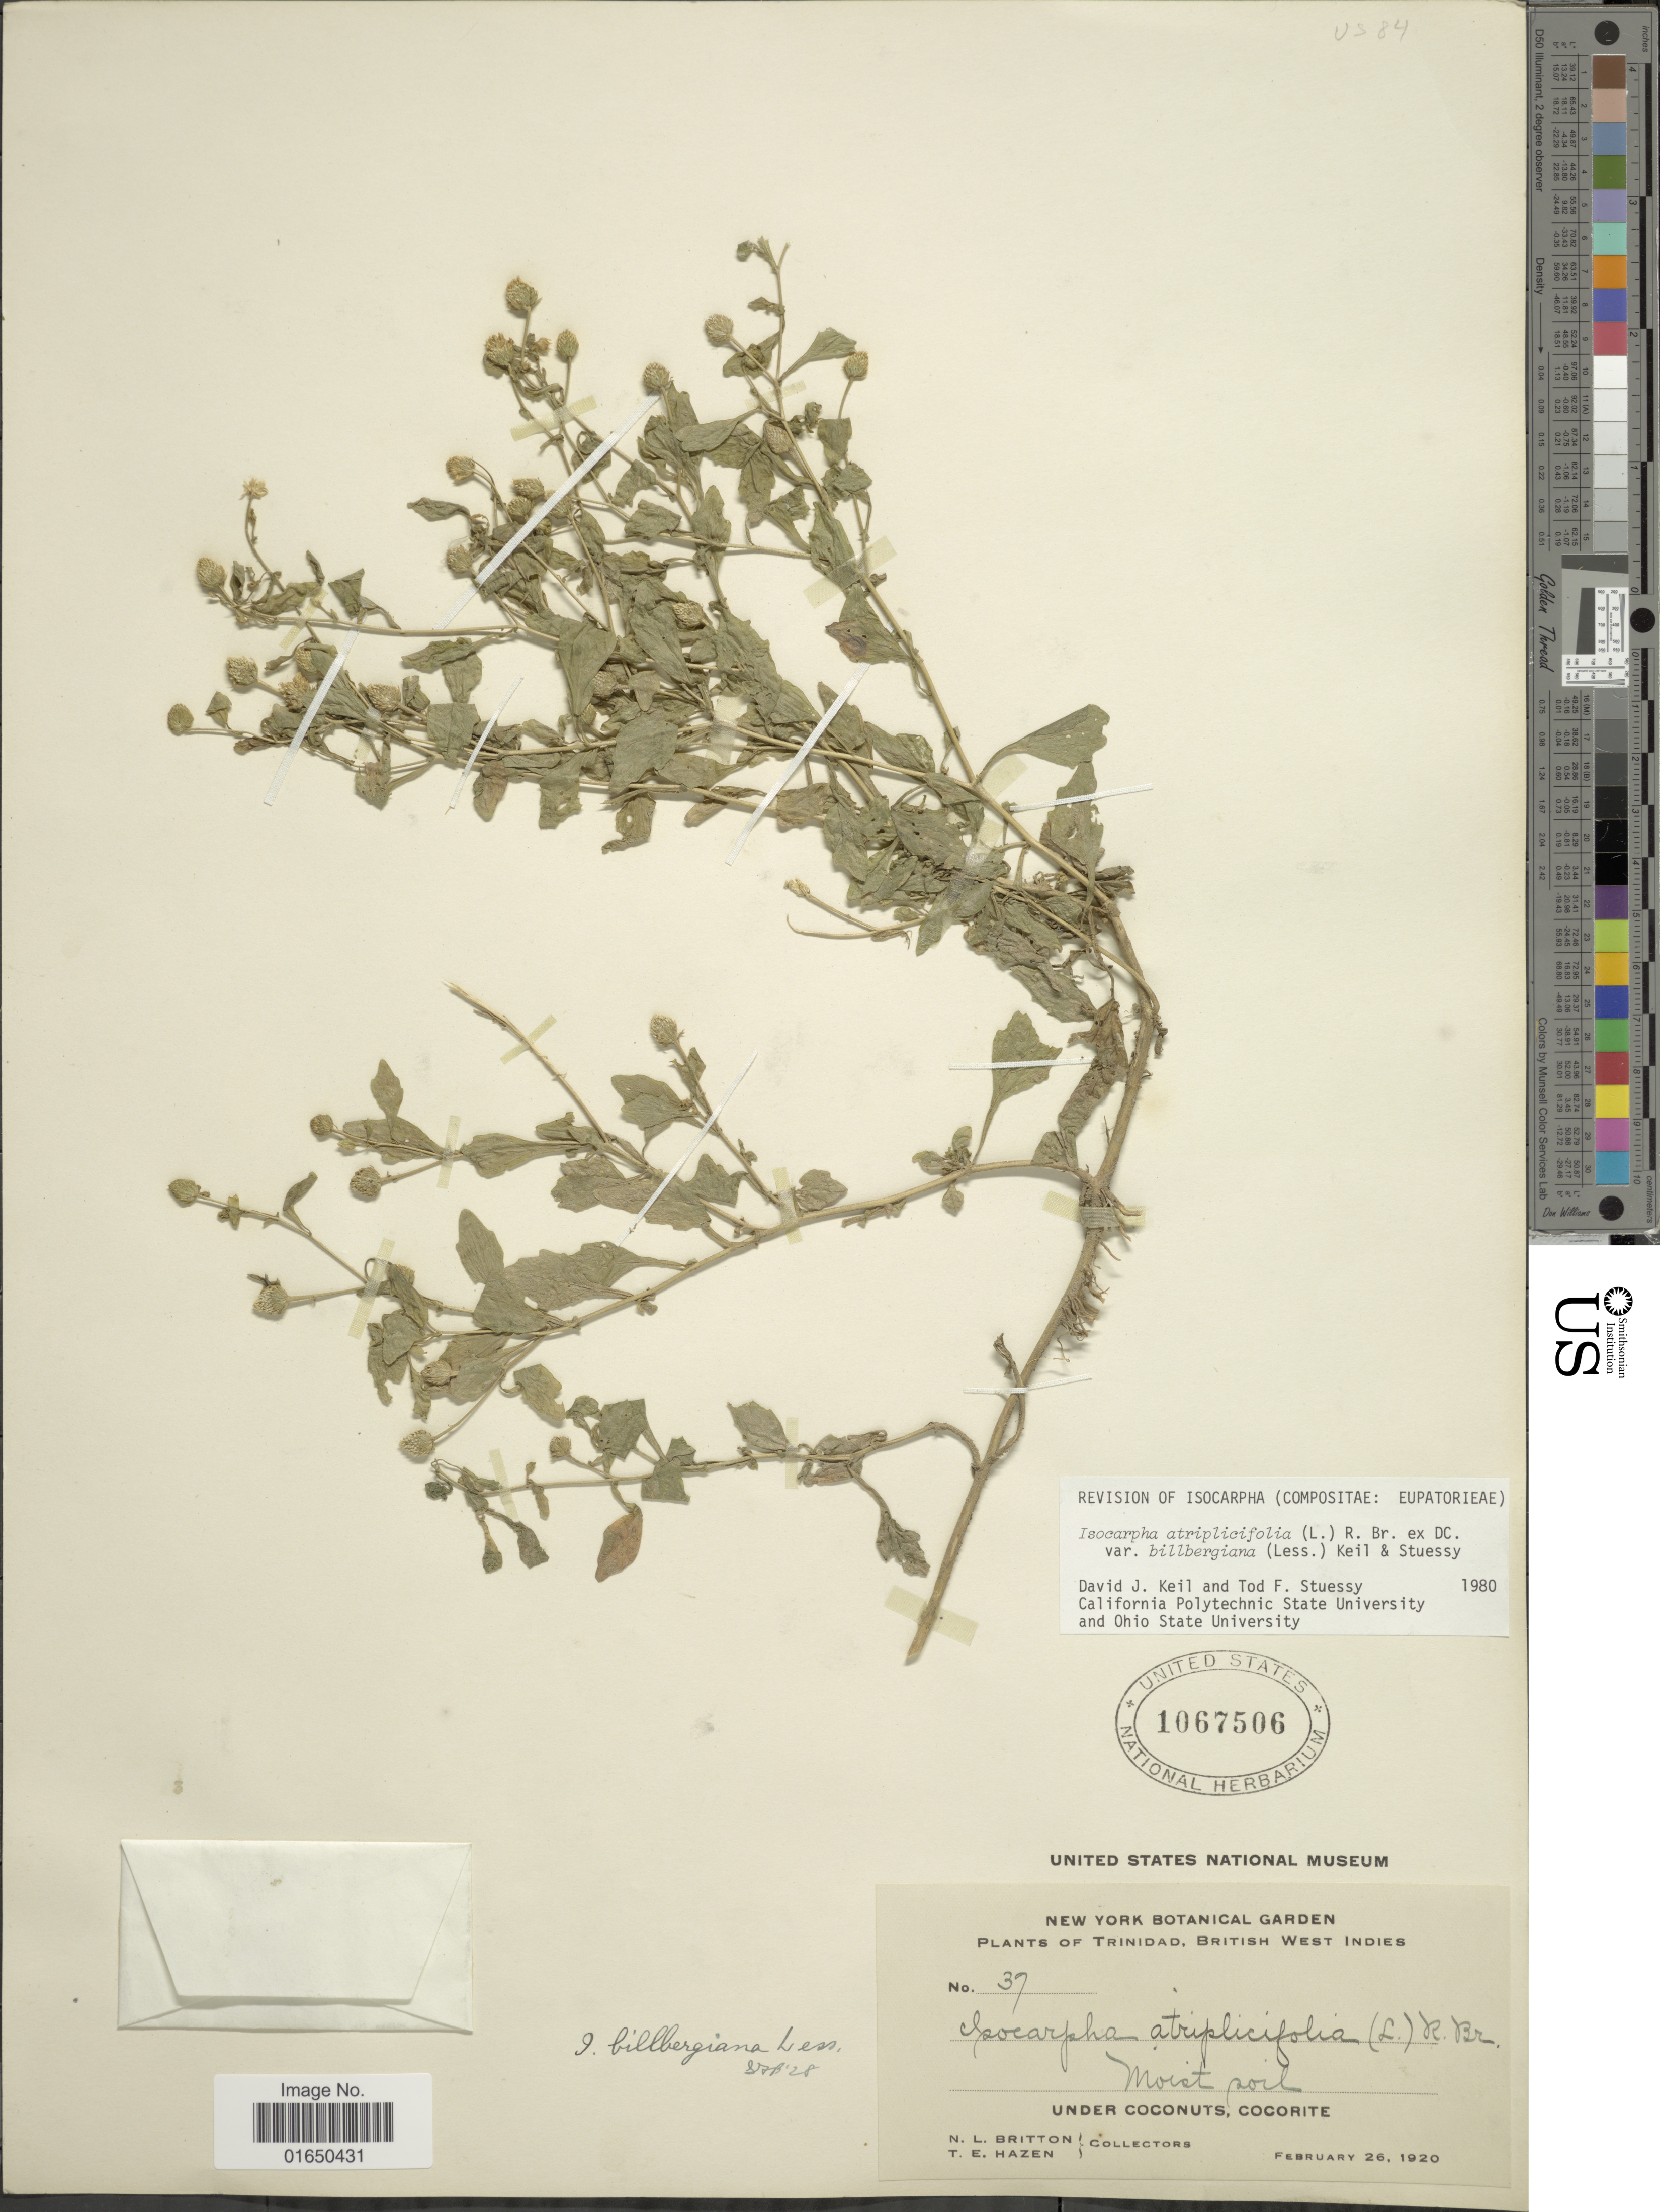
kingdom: Plantae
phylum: Tracheophyta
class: Magnoliopsida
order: Asterales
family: Asteraceae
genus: Isocarpha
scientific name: Isocarpha bilbergiana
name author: Less. in Schltdl. & Cham.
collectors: N. Britton & T. E. Hazen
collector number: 39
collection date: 1920-02-26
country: Trinidad and Tobago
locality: Trinidad, British West Coast, Under coconuts, Cocorite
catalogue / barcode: US 1067506